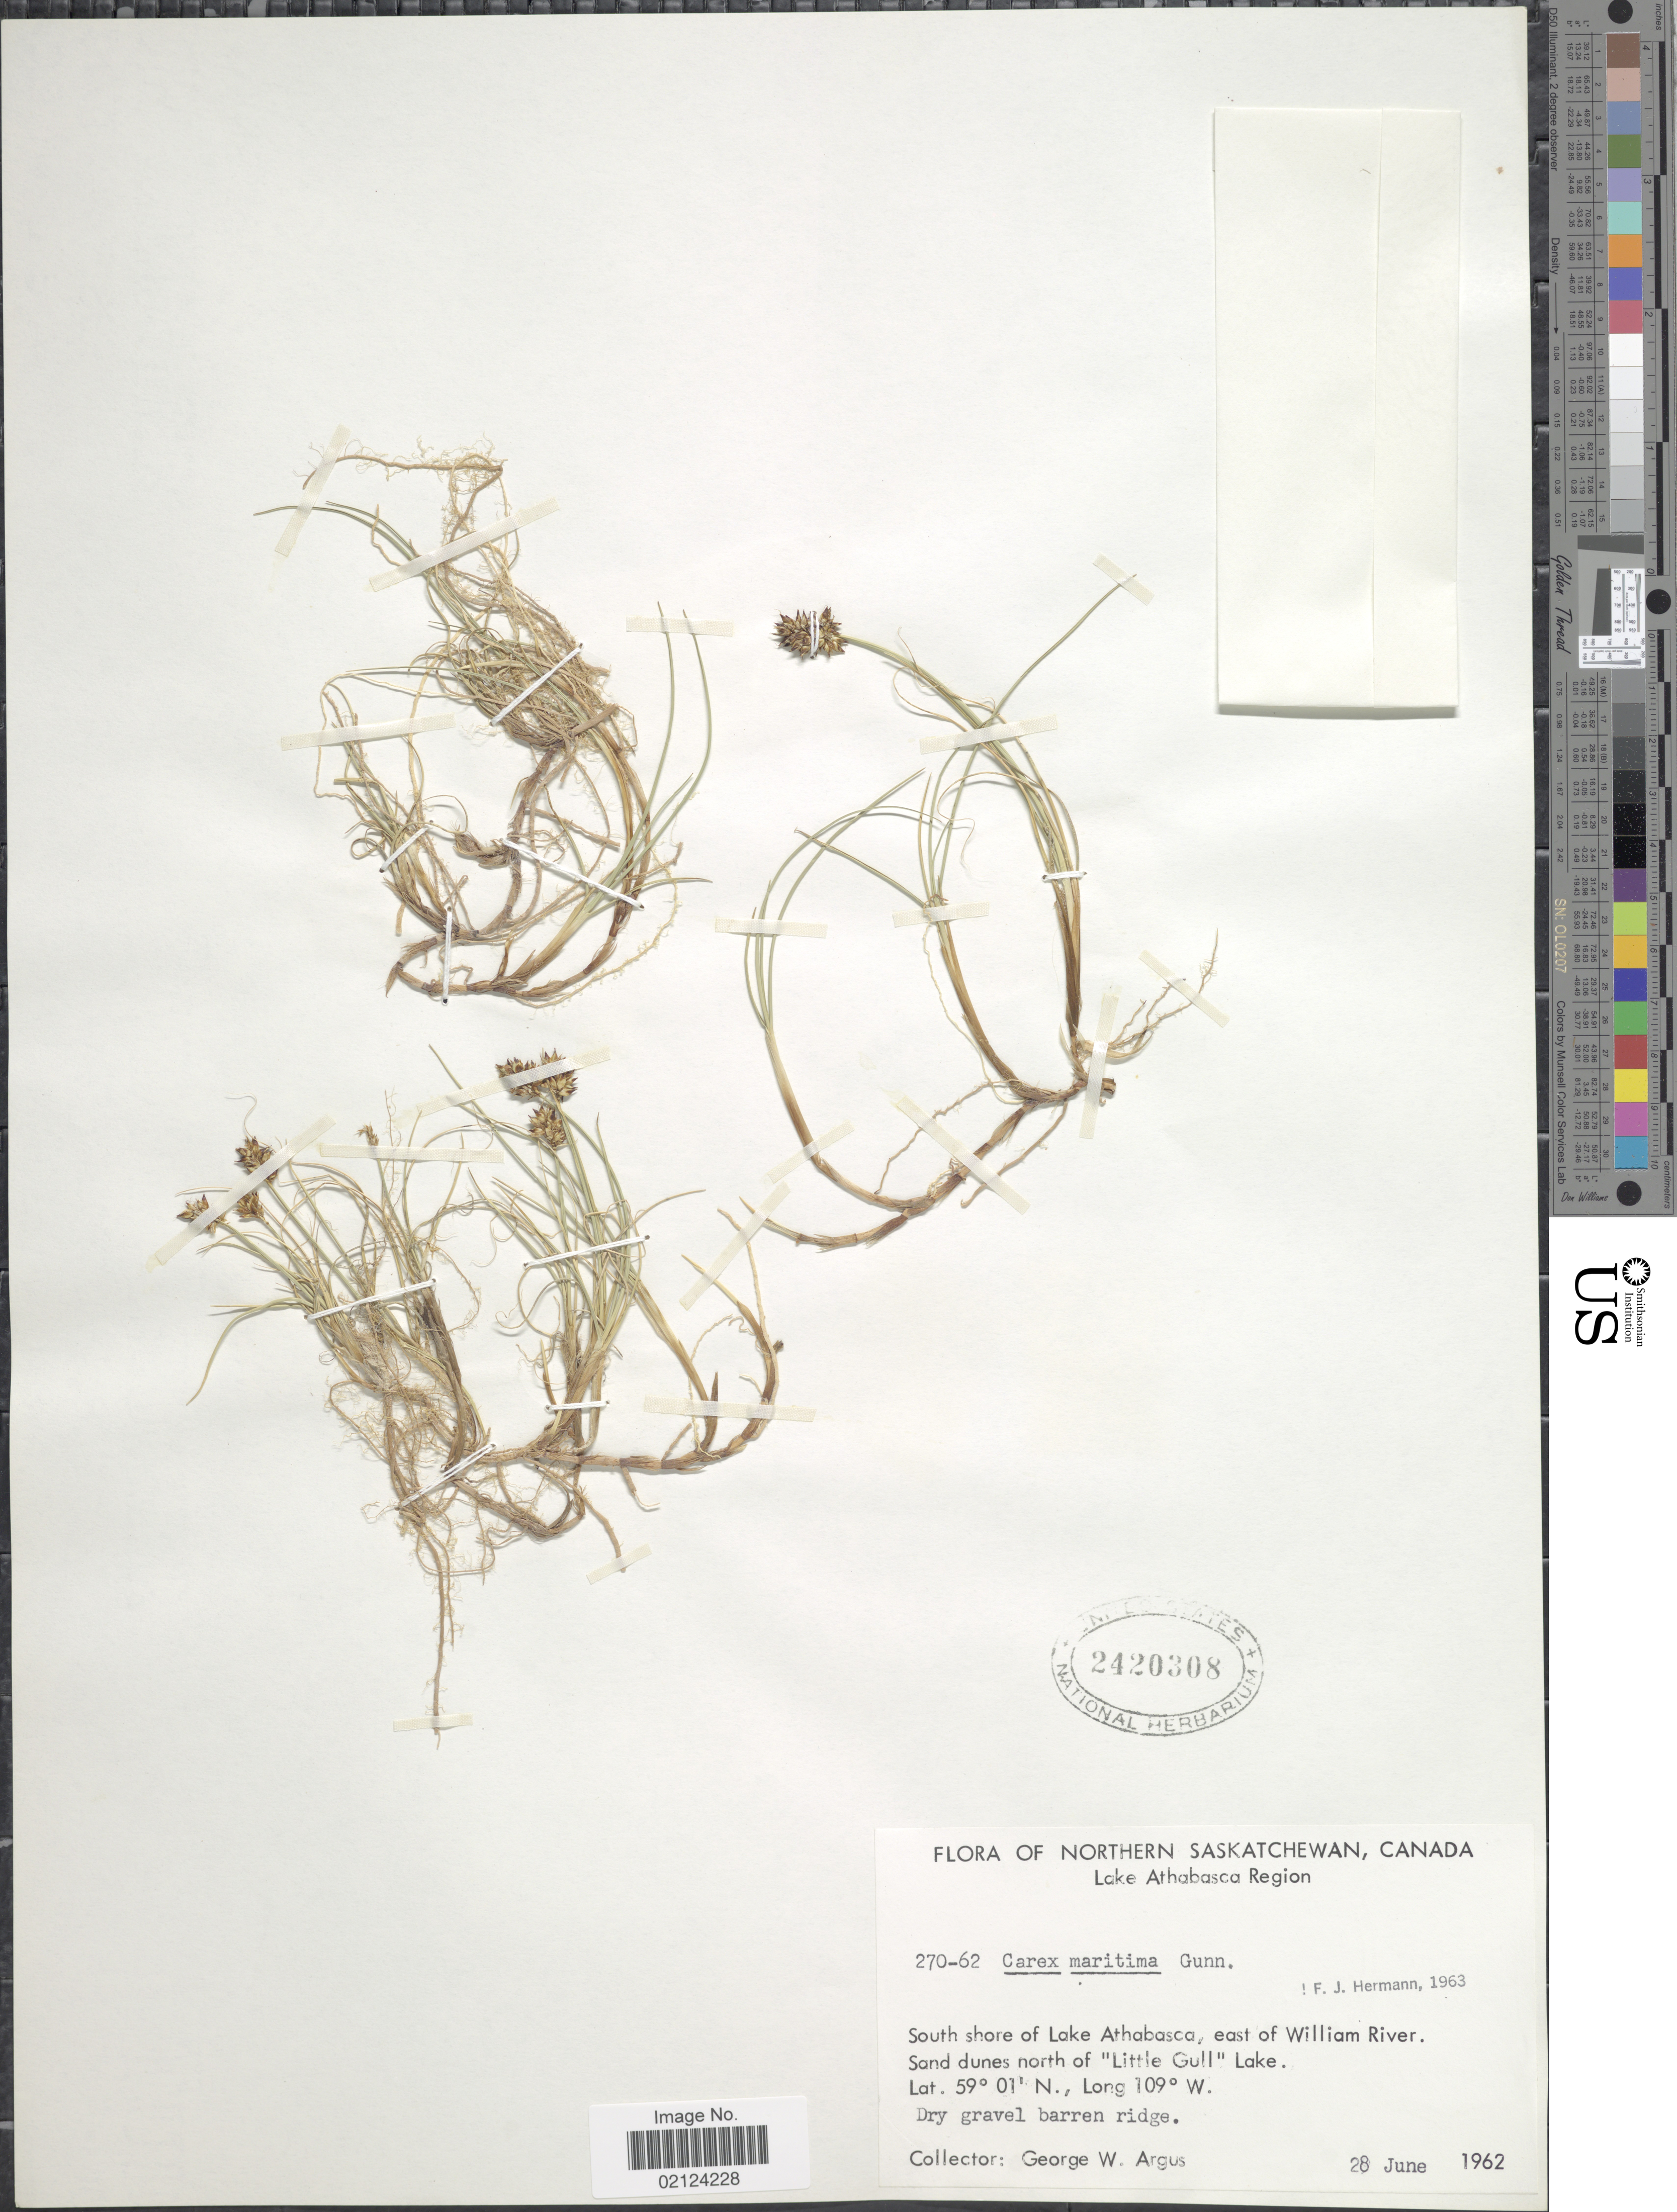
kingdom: Plantae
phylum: Tracheophyta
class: Liliopsida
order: Poales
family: Cyperaceae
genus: Carex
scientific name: Carex maritima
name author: Gunnerus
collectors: G. W. Argus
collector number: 270-62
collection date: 1962-06-28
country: Canada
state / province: Saskatchewan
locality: Northern Saskatchewan, Lake Athabasca Region. Couth shore of Lake Athabasca, east of WIlliam River. Sand dunes north of "Little Gull" lake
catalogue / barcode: US 2420308